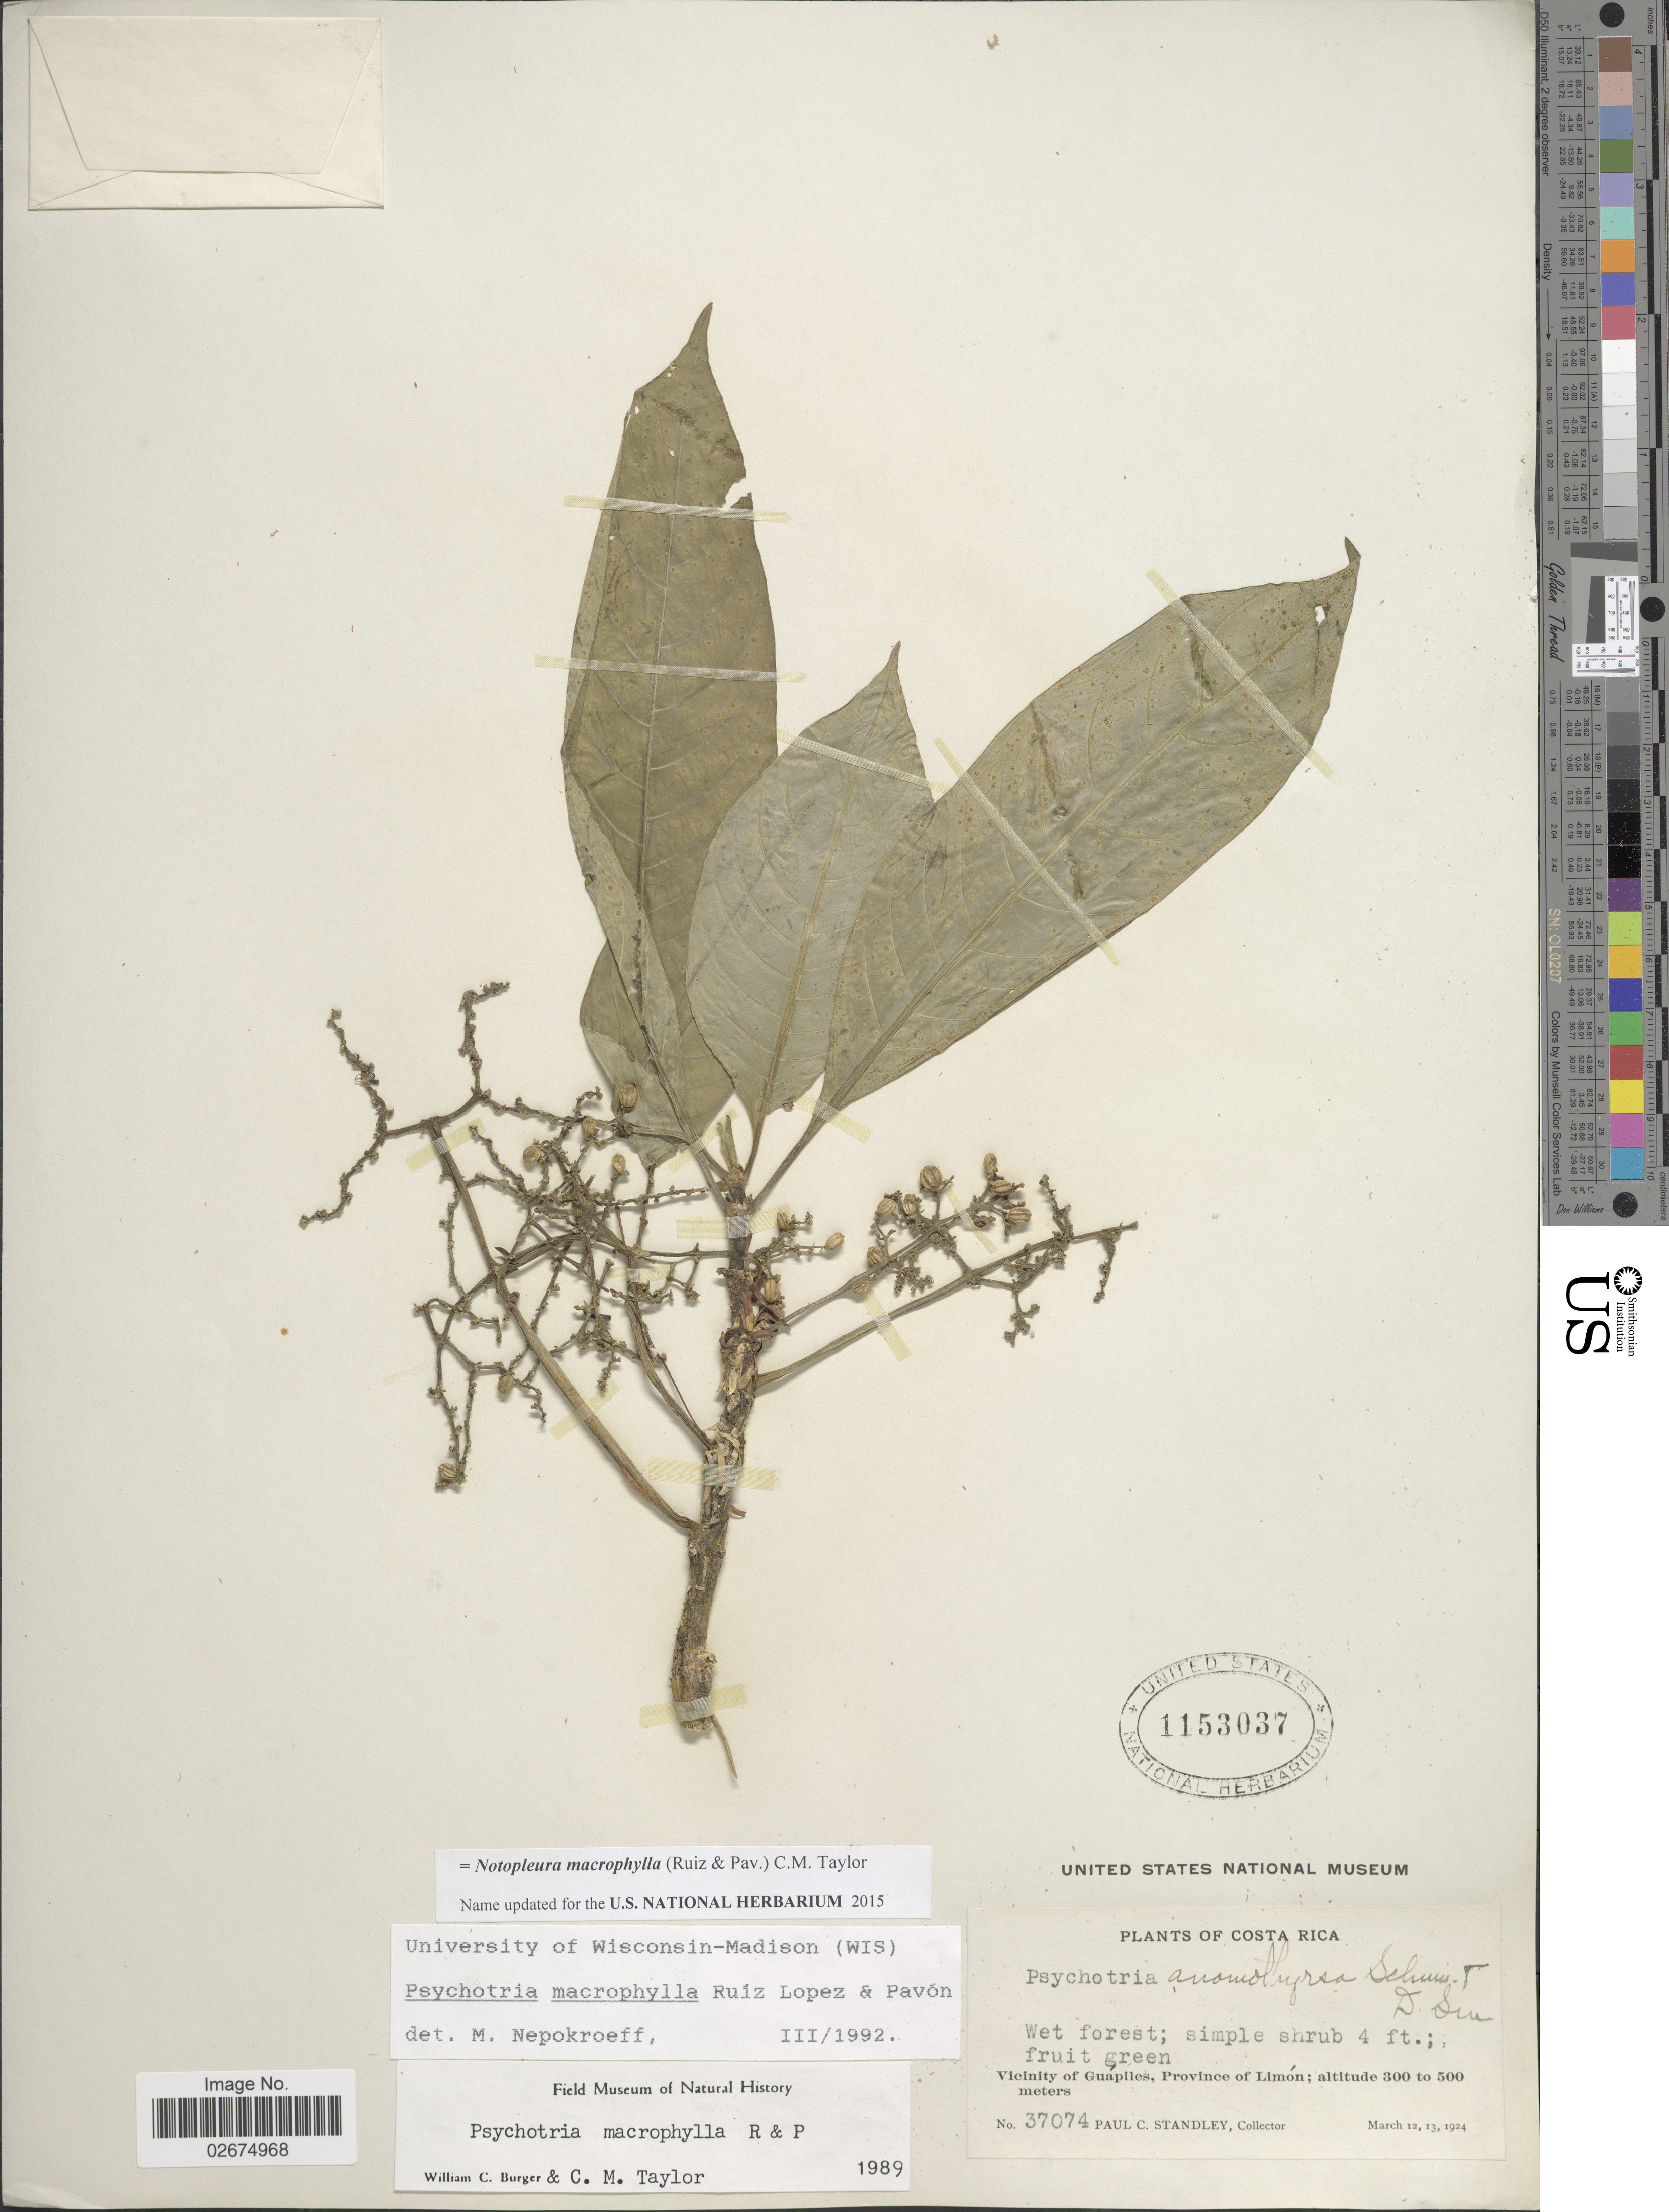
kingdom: Plantae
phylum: Tracheophyta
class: Magnoliopsida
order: Gentianales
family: Rubiaceae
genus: Notopleura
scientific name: Notopleura macrophylla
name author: (Ruiz & Pav.) C.M. Taylor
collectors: P. C. Standley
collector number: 37074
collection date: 1924-03-12/1924-03-13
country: Costa Rica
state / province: Limón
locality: Vicinity of Guápiles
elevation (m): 300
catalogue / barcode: US 1153037